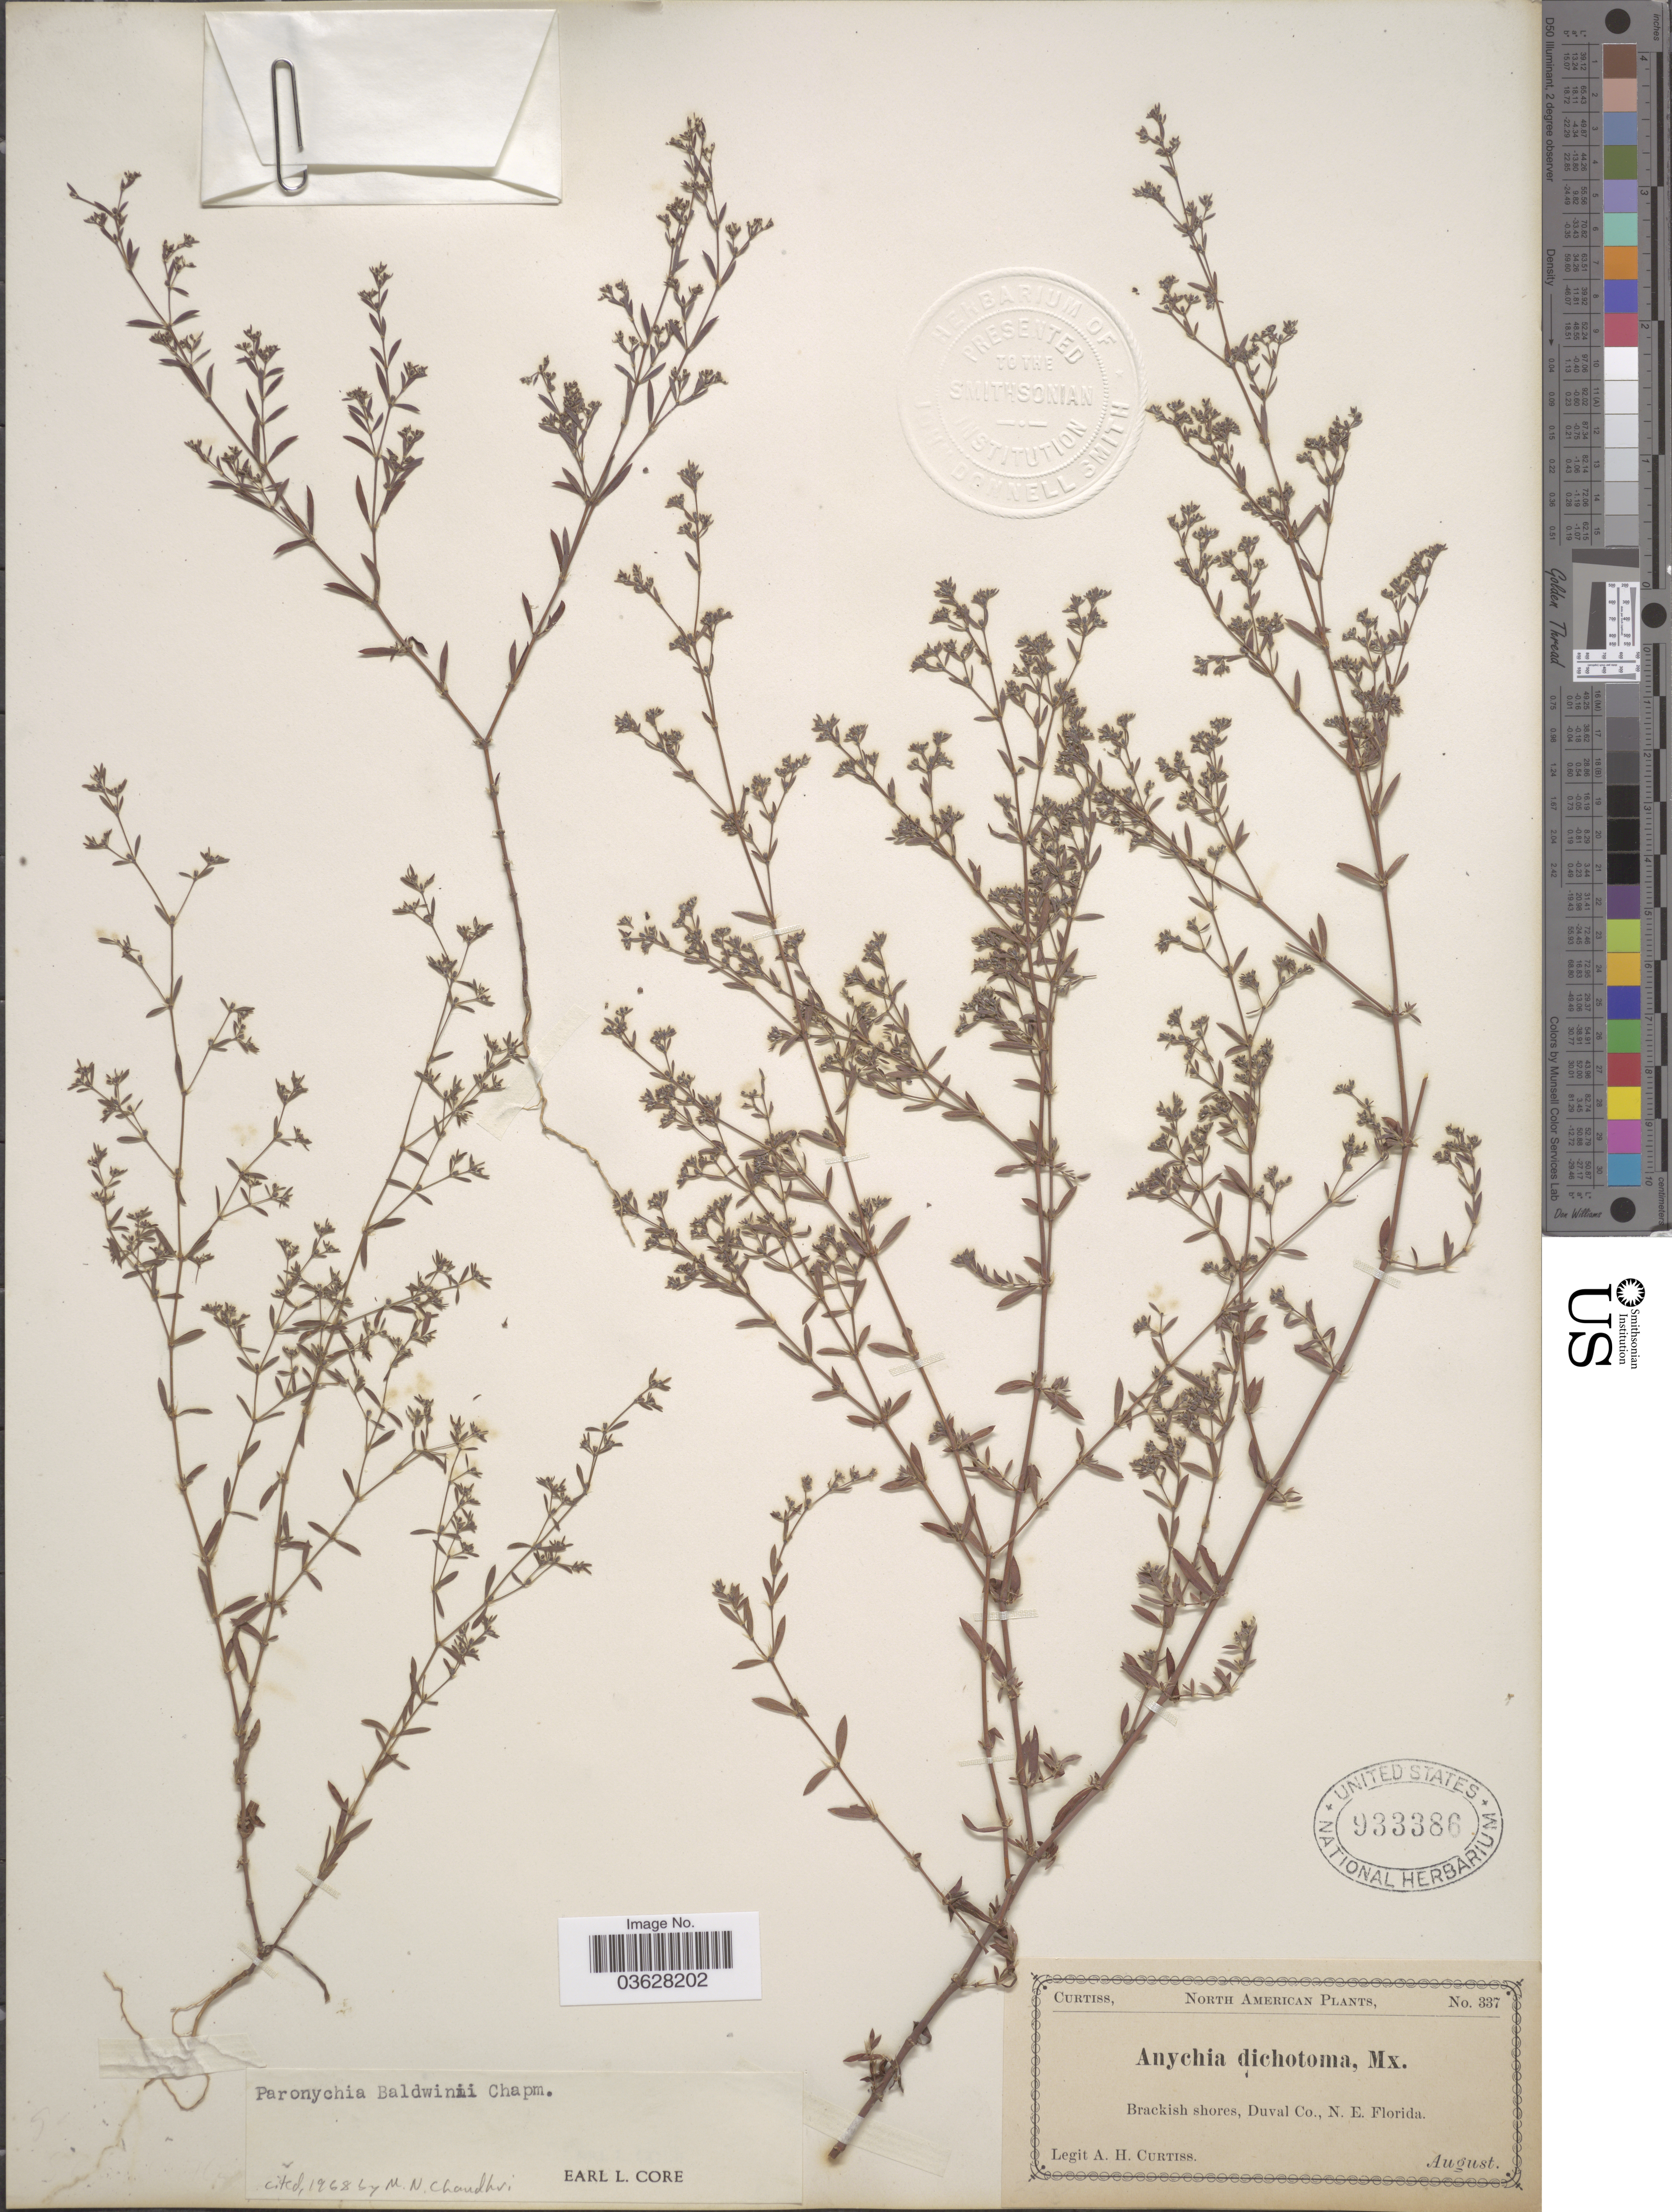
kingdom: Plantae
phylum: Tracheophyta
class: Magnoliopsida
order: Caryophyllales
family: Caryophyllaceae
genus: Paronychia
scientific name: Paronychia baldwinii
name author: (A. Gray & Torr.) Fenzl ex Walp.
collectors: A. H. Curtiss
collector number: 337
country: United States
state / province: Florida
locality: Brackish shores, Duval Co., N.E. Florida.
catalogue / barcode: US 933386